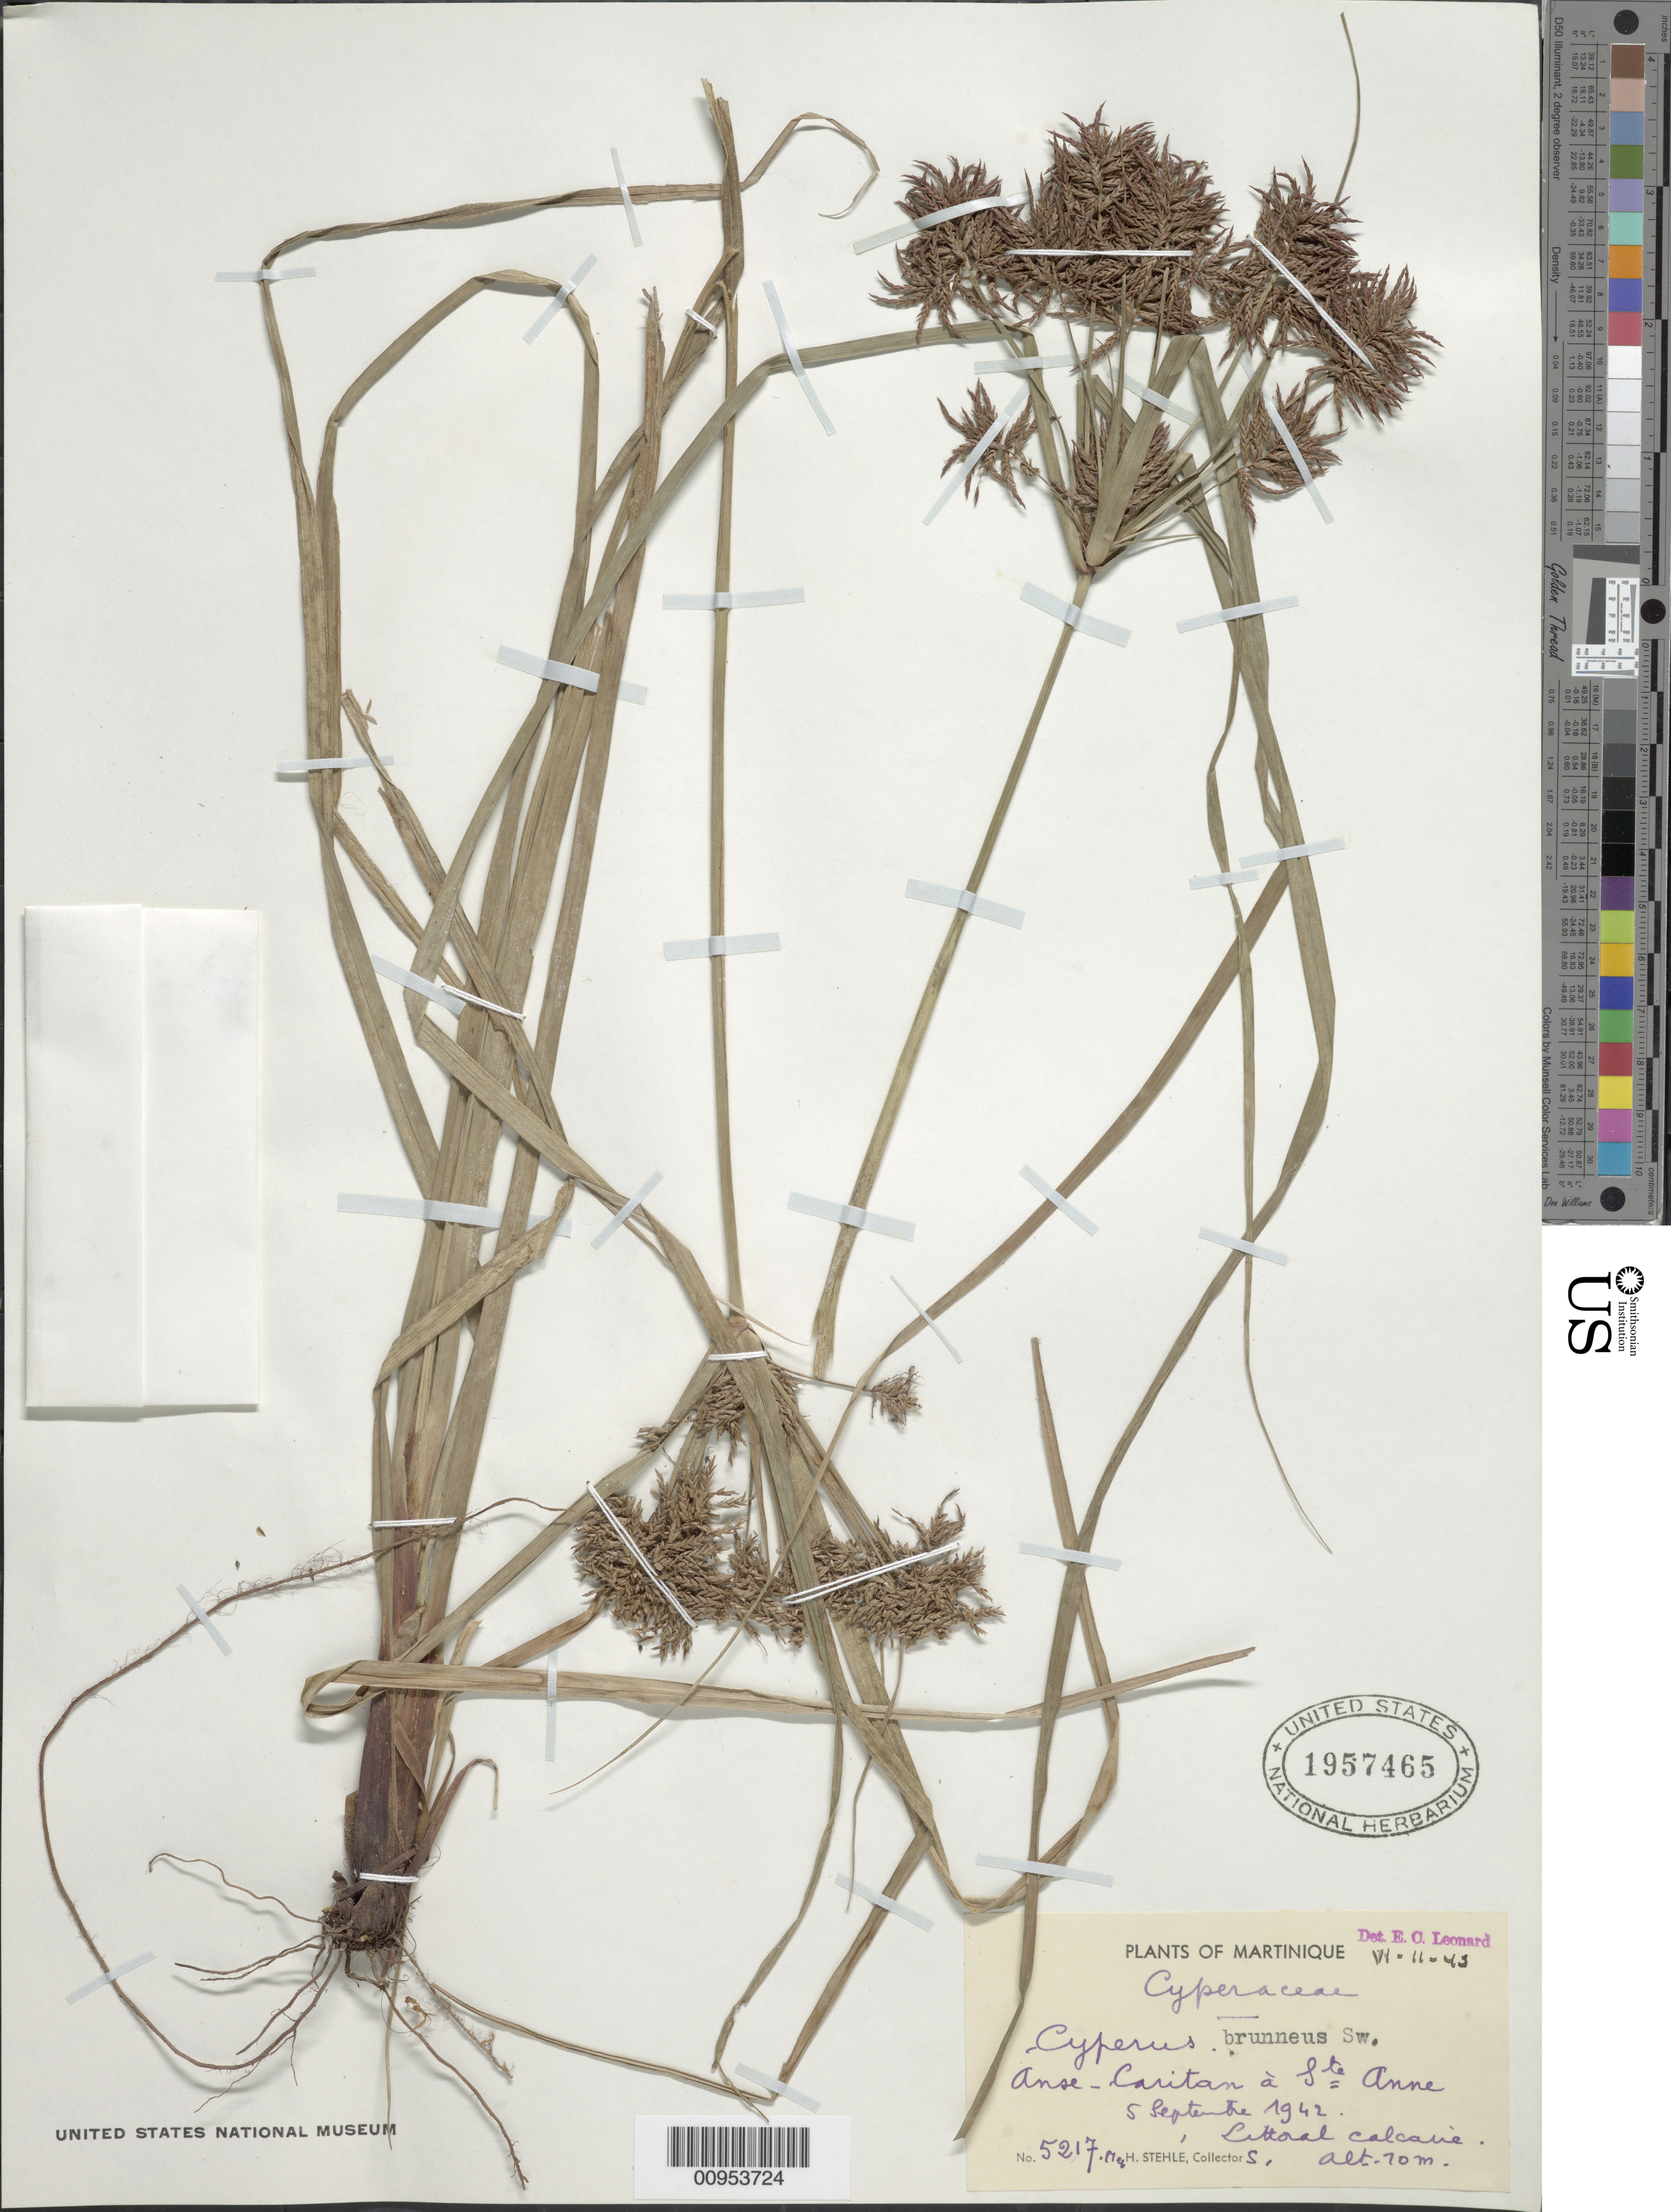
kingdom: Plantae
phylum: Tracheophyta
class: Liliopsida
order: Poales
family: Cyperaceae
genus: Cyperus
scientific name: Cyperus brunneus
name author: Sw.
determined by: Leonard, Emery C., (US)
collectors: H. Stehlé & M. Stehlé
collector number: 5217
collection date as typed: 05 Sep 1942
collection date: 1942-09-05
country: Martinique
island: Martinique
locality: Anse Caritan à St. Anne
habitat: Littoral calcaire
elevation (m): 70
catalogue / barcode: US 1957465